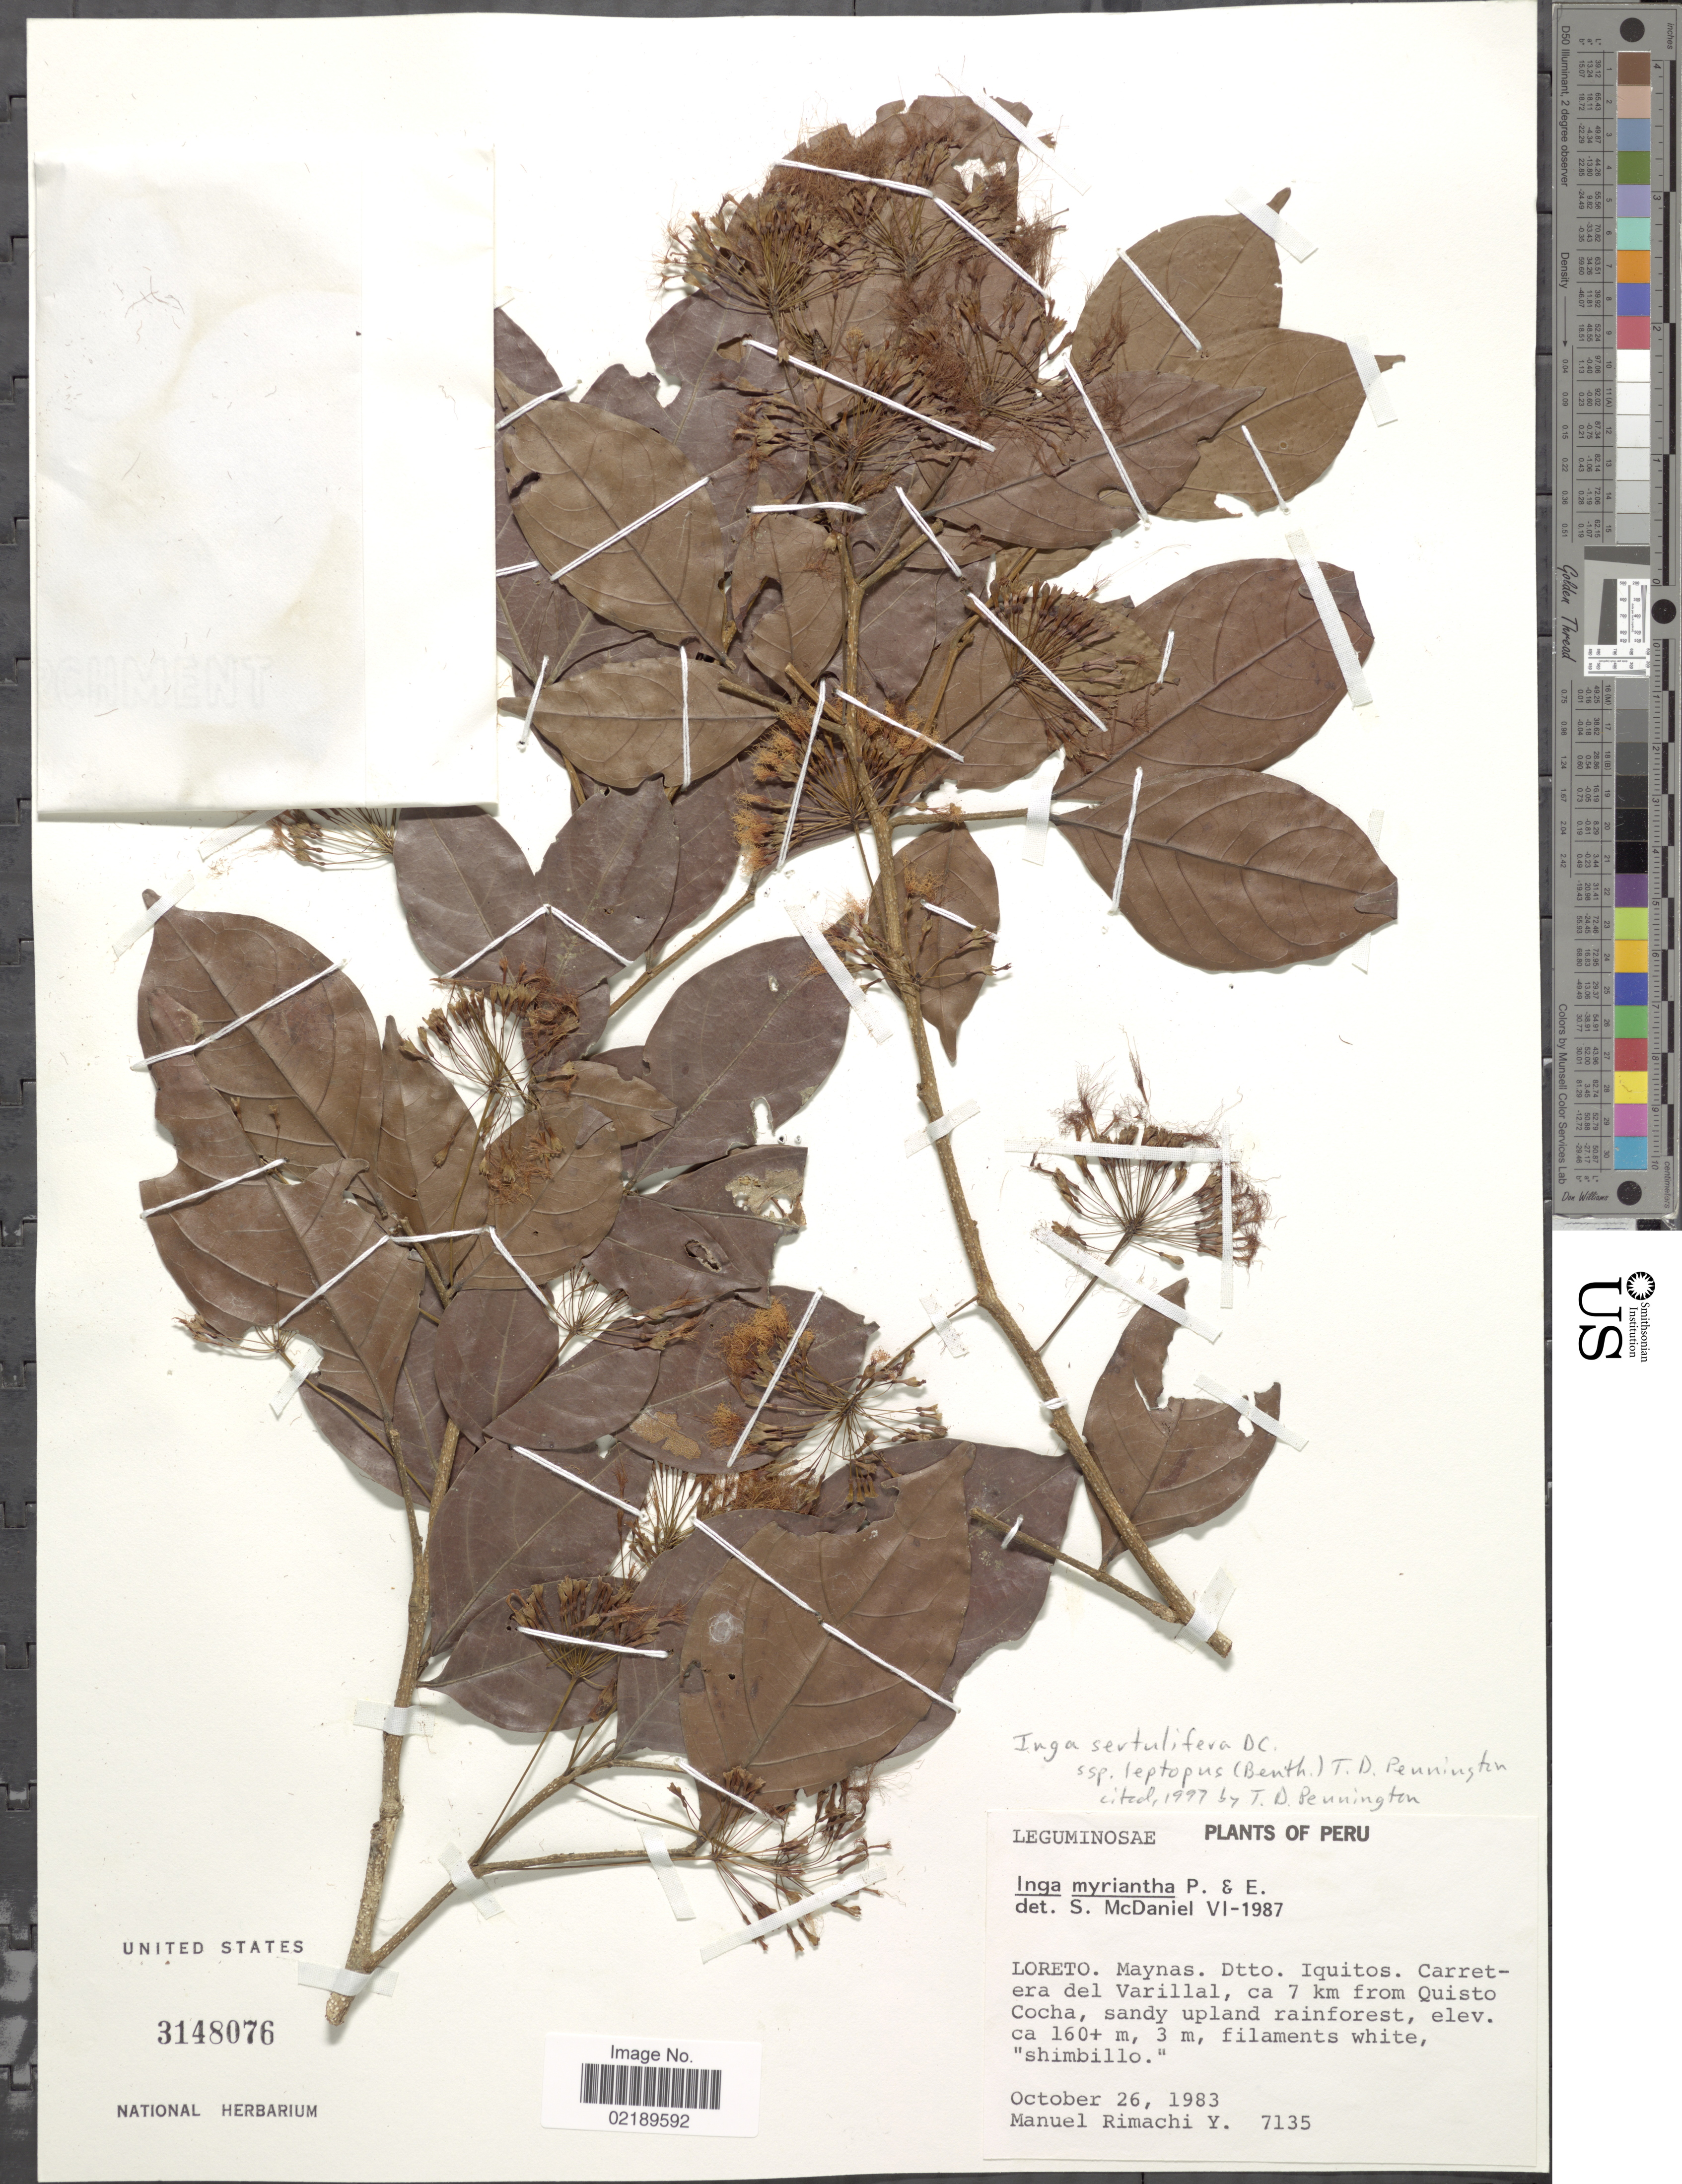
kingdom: Plantae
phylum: Tracheophyta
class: Magnoliopsida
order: Fabales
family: Fabaceae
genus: Inga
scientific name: Inga sertulifera subsp. leptopus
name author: (Benth.) T.D. Penn.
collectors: M. Rimachi Y.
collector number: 7135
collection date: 1983-10-26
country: Peru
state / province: Loreto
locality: Dtto. Iquitos, Carretera del Varillal, ca 7 km from Quisto Cocha.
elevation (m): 160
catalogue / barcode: US 3148076